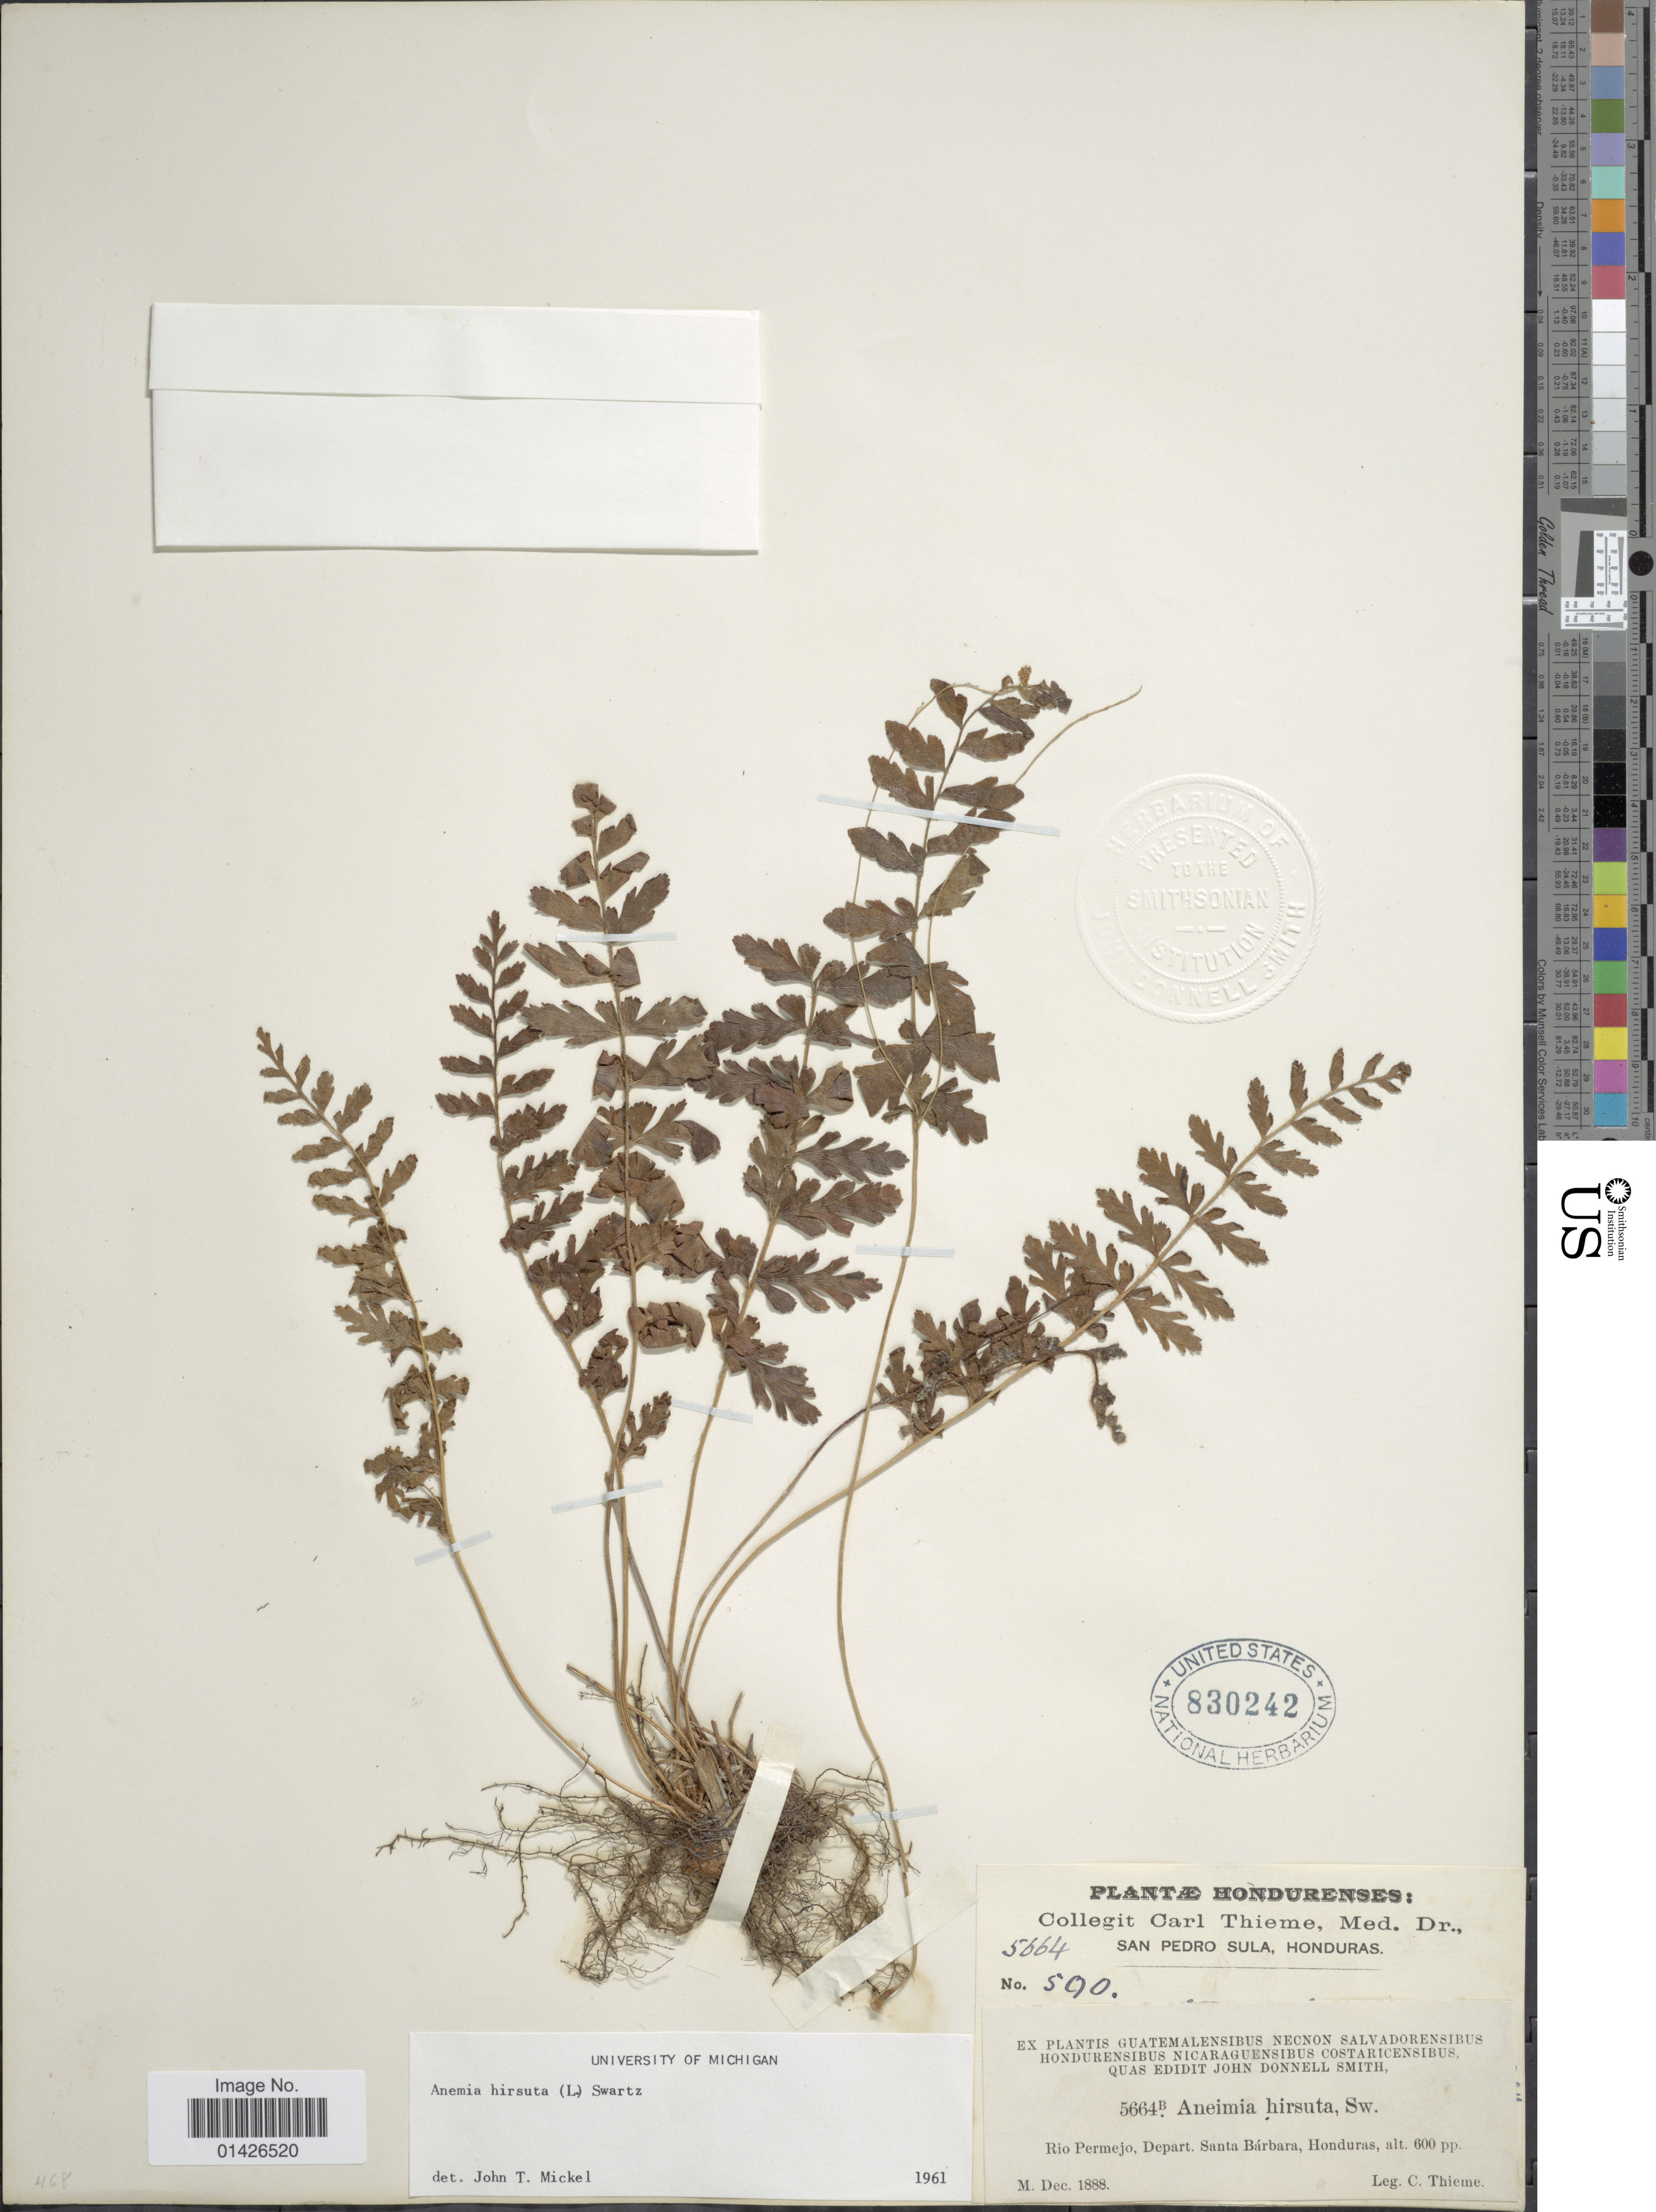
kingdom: Plantae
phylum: Tracheophyta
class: Polypodiopsida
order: Schizaeales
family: Anemiaceae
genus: Anemia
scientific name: Anemia hirsuta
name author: (L.) Sw.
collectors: C. Thieme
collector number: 500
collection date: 1888-12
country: Honduras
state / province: Santa Bárbara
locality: Rio Perrmejo,Depart Santa Barabara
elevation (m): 183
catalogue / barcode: US 830242